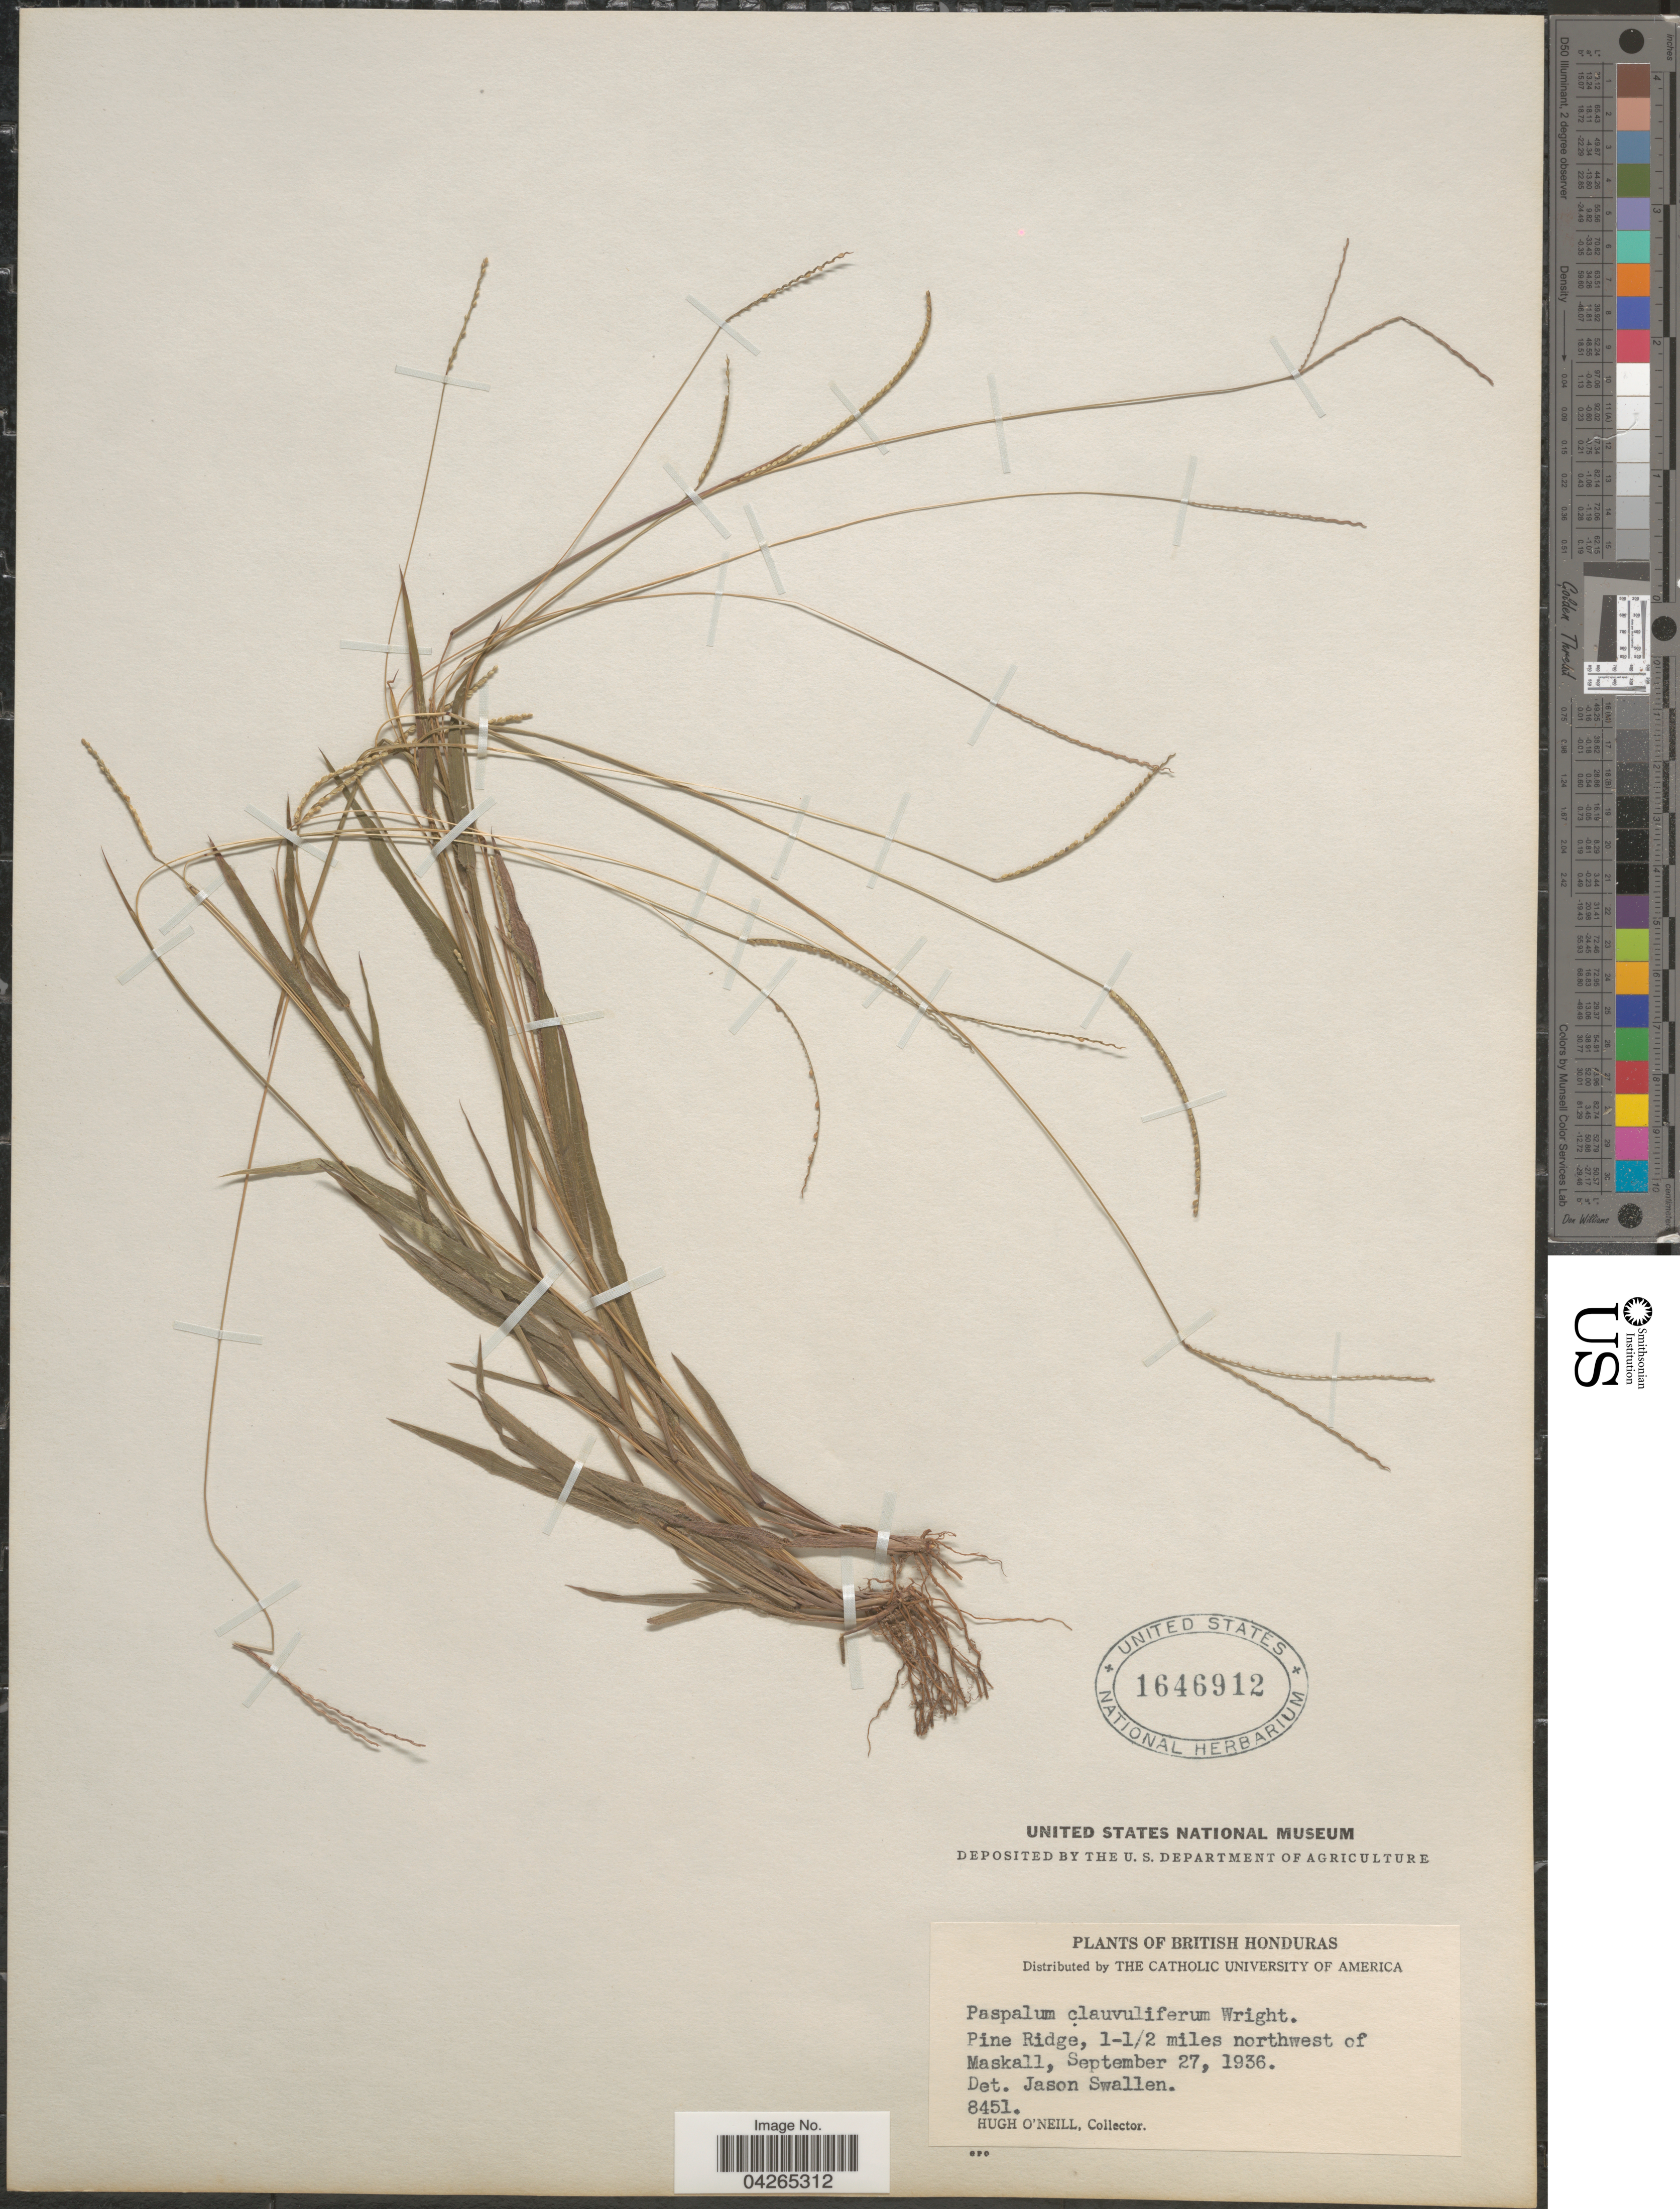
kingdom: Plantae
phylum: Tracheophyta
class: Liliopsida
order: Poales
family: Poaceae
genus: Paspalum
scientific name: Paspalum claviliferum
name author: C. Wright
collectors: H. O'Neill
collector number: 8451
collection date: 1936-09-27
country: Belize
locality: British Honduras. Pine Ridge, 1-½ miles northwest of Maskall.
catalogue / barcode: US 1646912